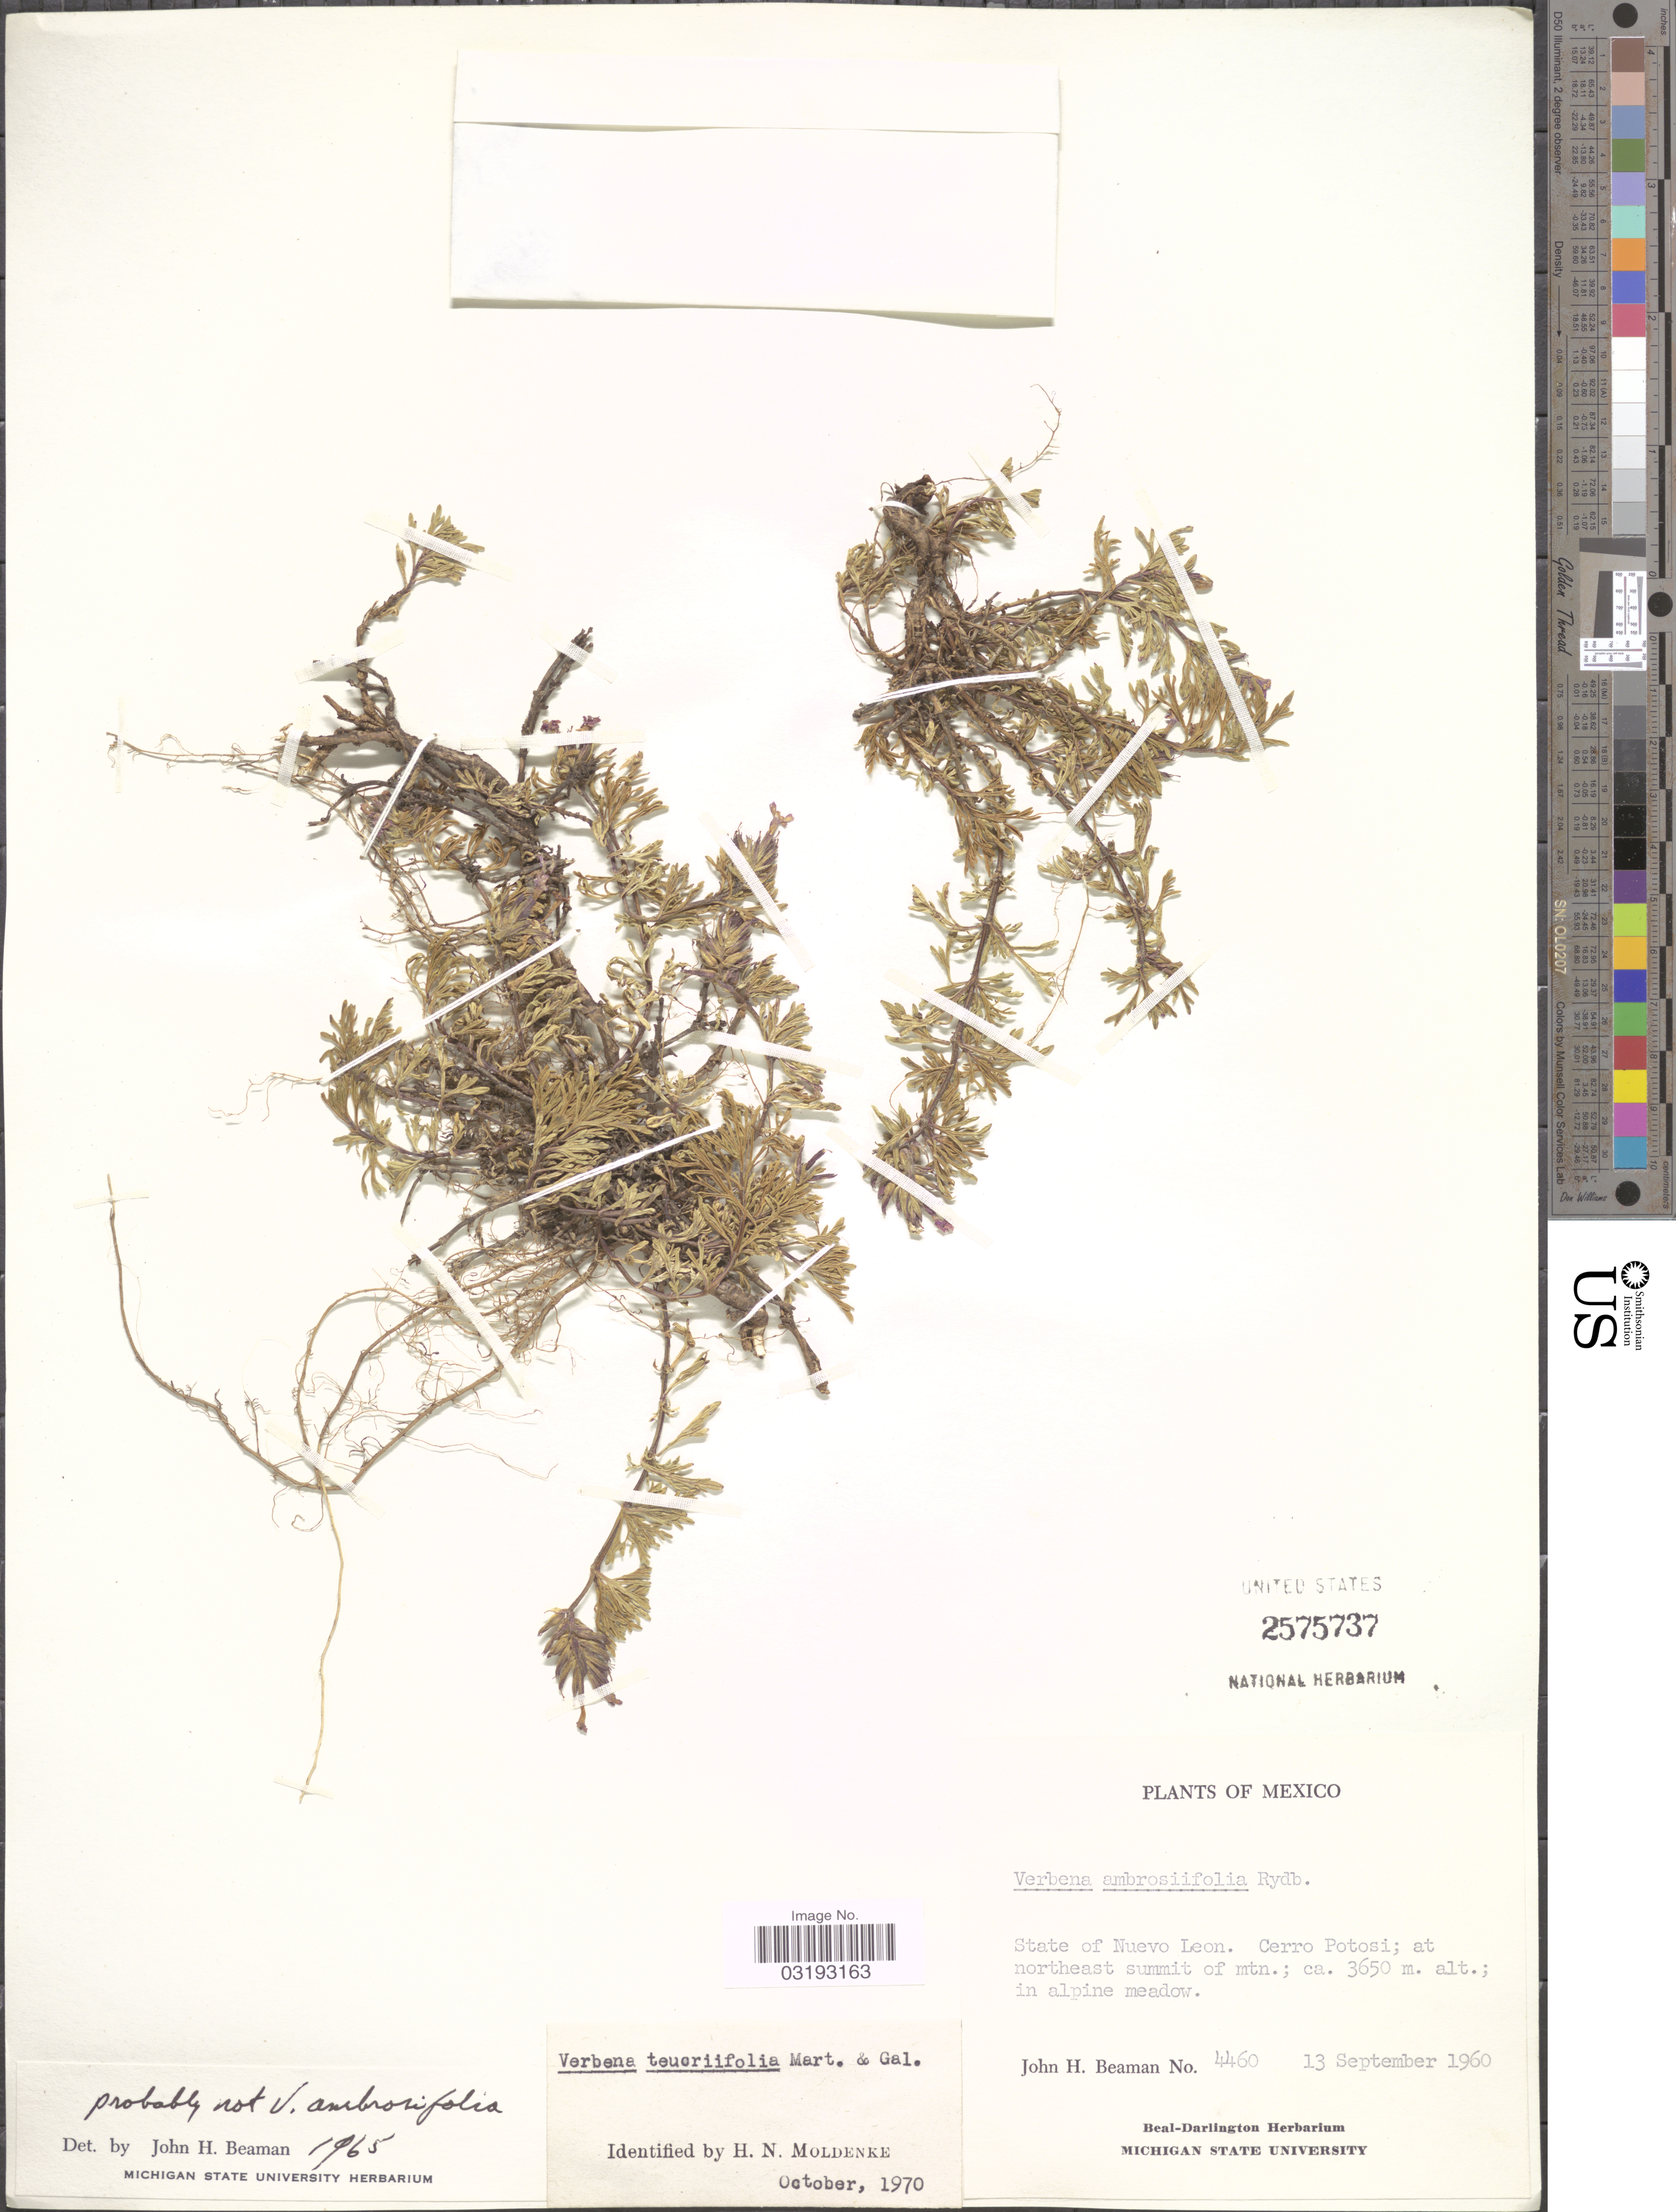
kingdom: Plantae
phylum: Tracheophyta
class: Magnoliopsida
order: Lamiales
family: Verbenaceae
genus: Verbena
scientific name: Verbena teucriifolia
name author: M. Martens & Galeotti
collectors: J. H. Beaman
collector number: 4460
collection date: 1960-09-13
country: Mexico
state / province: Nuevo León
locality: Cerro Potosi; at northeast summit of mtn.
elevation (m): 3650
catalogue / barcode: US 2575737